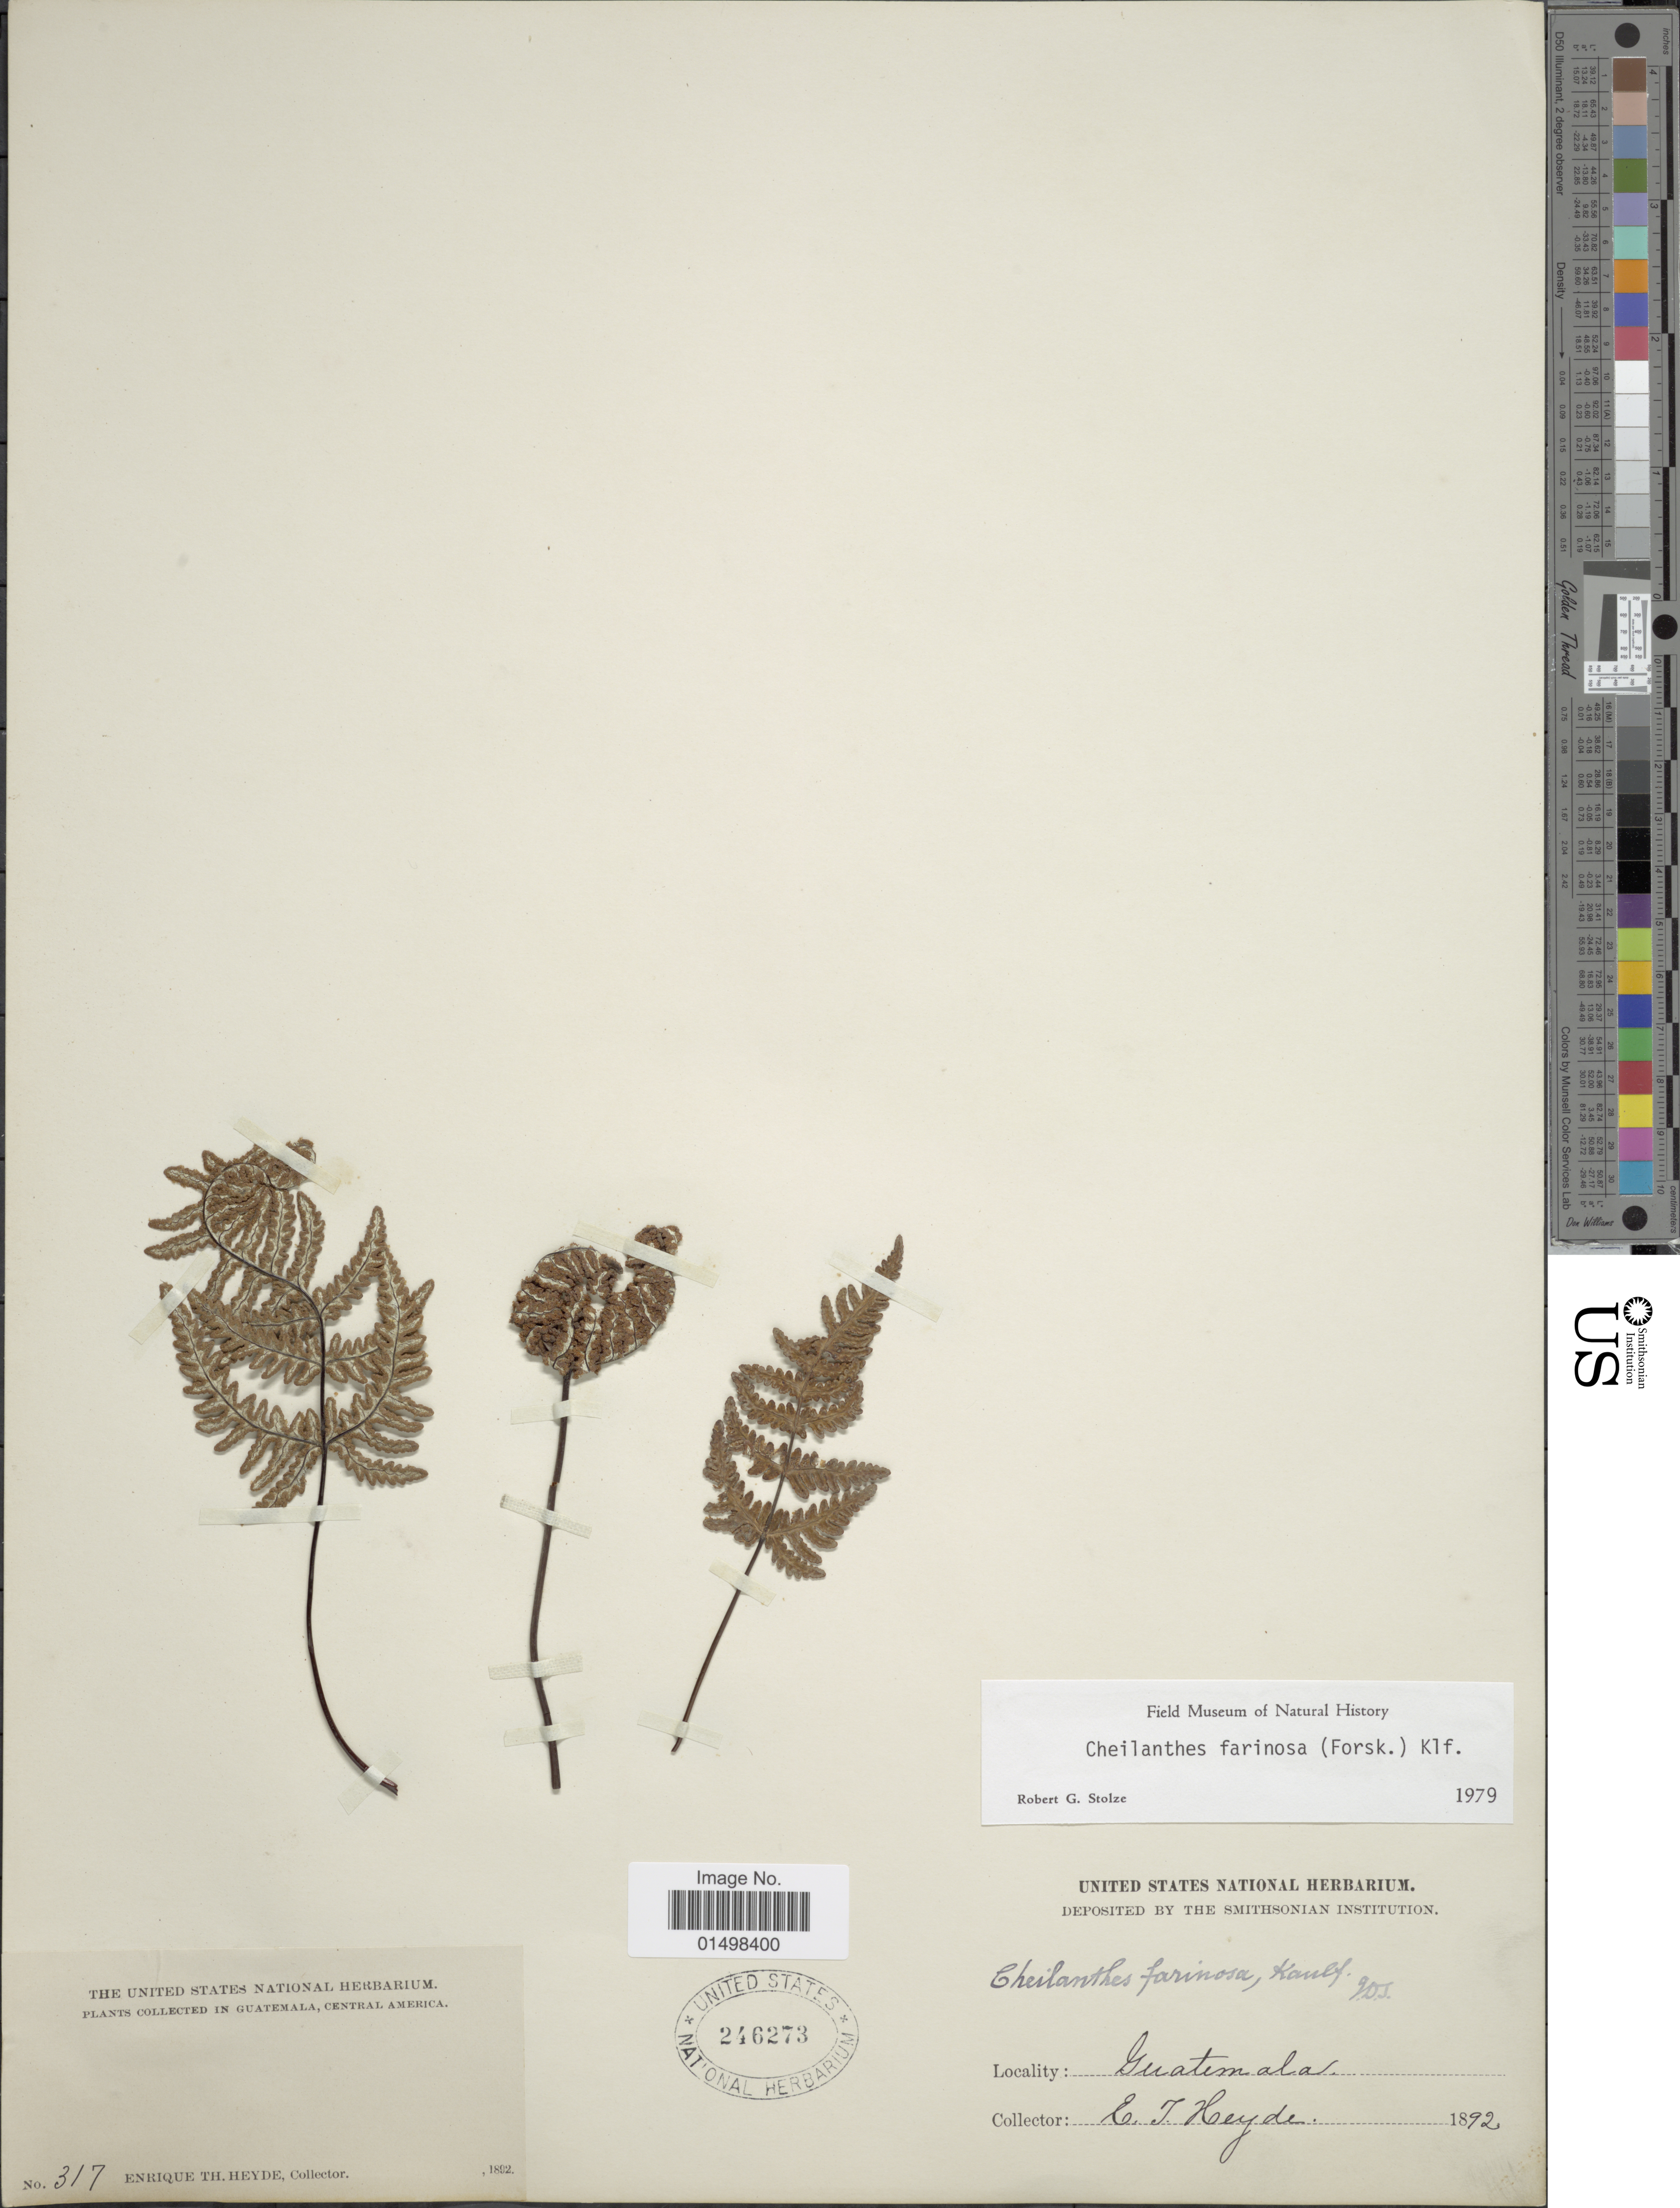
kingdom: Plantae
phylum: Tracheophyta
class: Polypodiopsida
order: Polypodiales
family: Pteridaceae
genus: Aleuritopteris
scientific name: Aleuritopteris farinosa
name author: (Forssk.) Fée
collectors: E. T. Heyde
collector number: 317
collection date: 1892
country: Guatemala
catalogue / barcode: US 246273